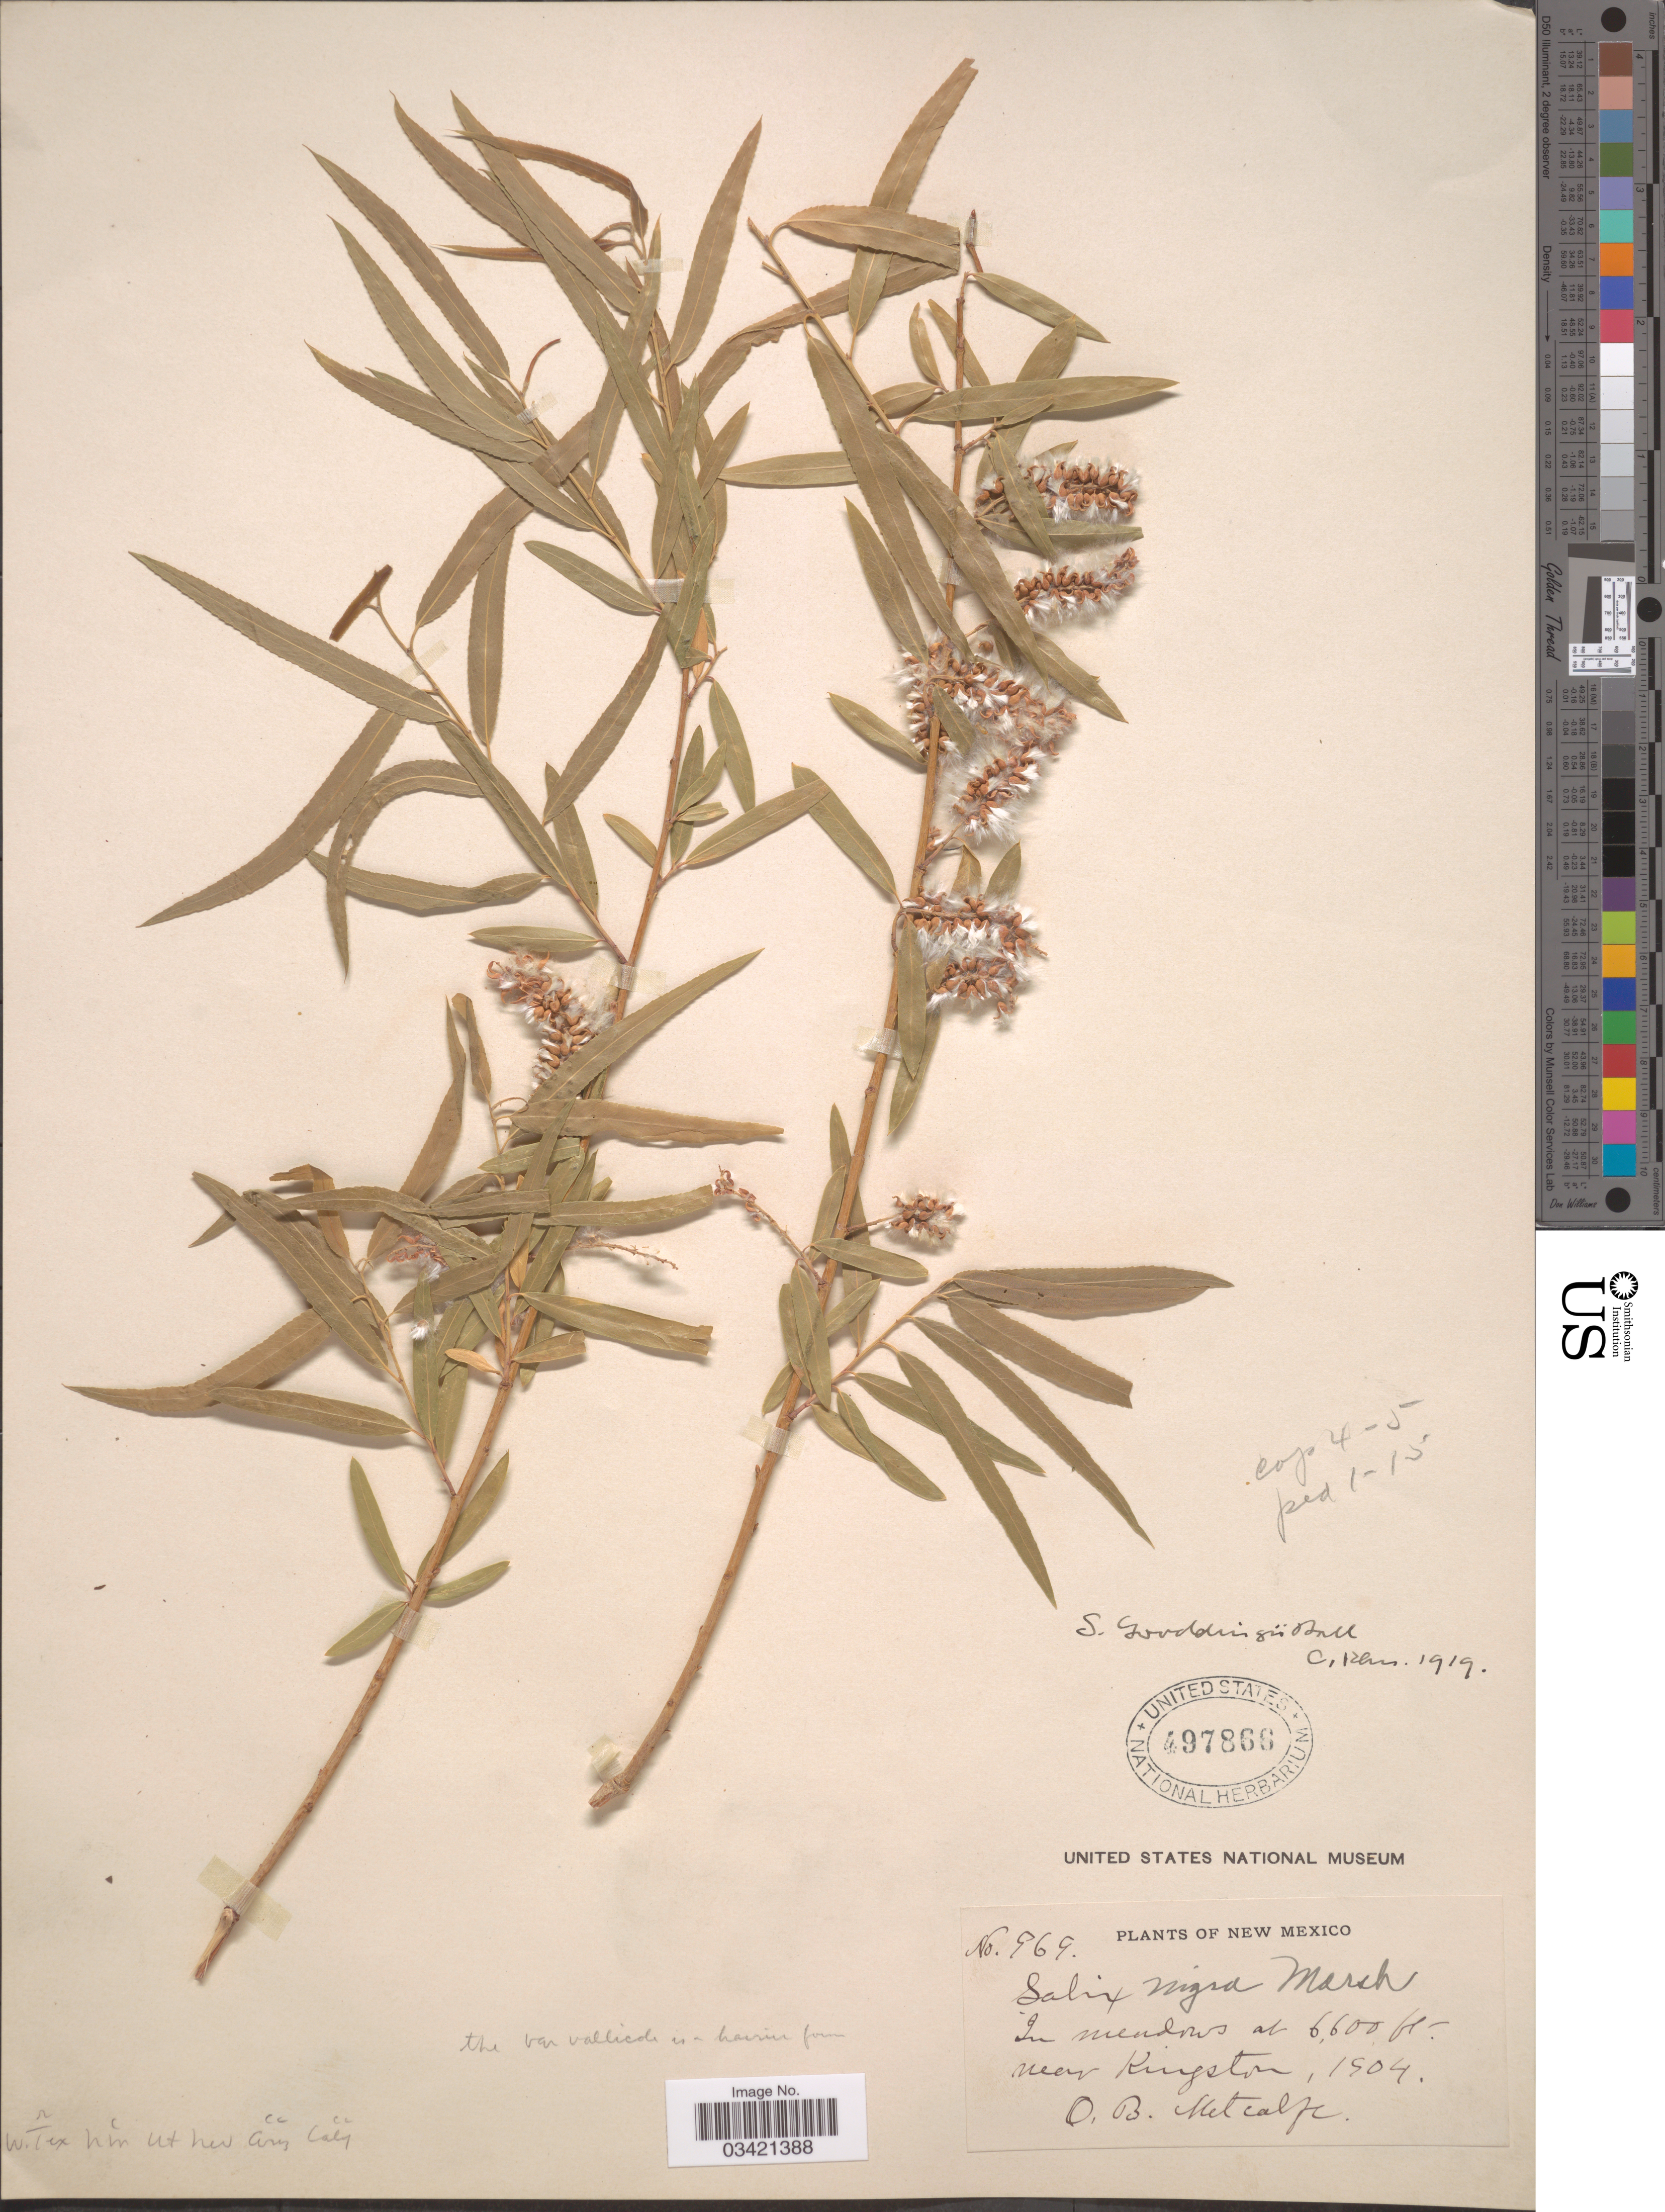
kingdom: Plantae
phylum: Tracheophyta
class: Magnoliopsida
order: Malpighiales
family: Salicaceae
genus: Salix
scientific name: Salix gooddingii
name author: C.R. Ball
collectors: O. B. Metcalfe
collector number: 969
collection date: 1904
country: United States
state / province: New Mexico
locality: Near Kingston.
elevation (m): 2012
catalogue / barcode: US 497866